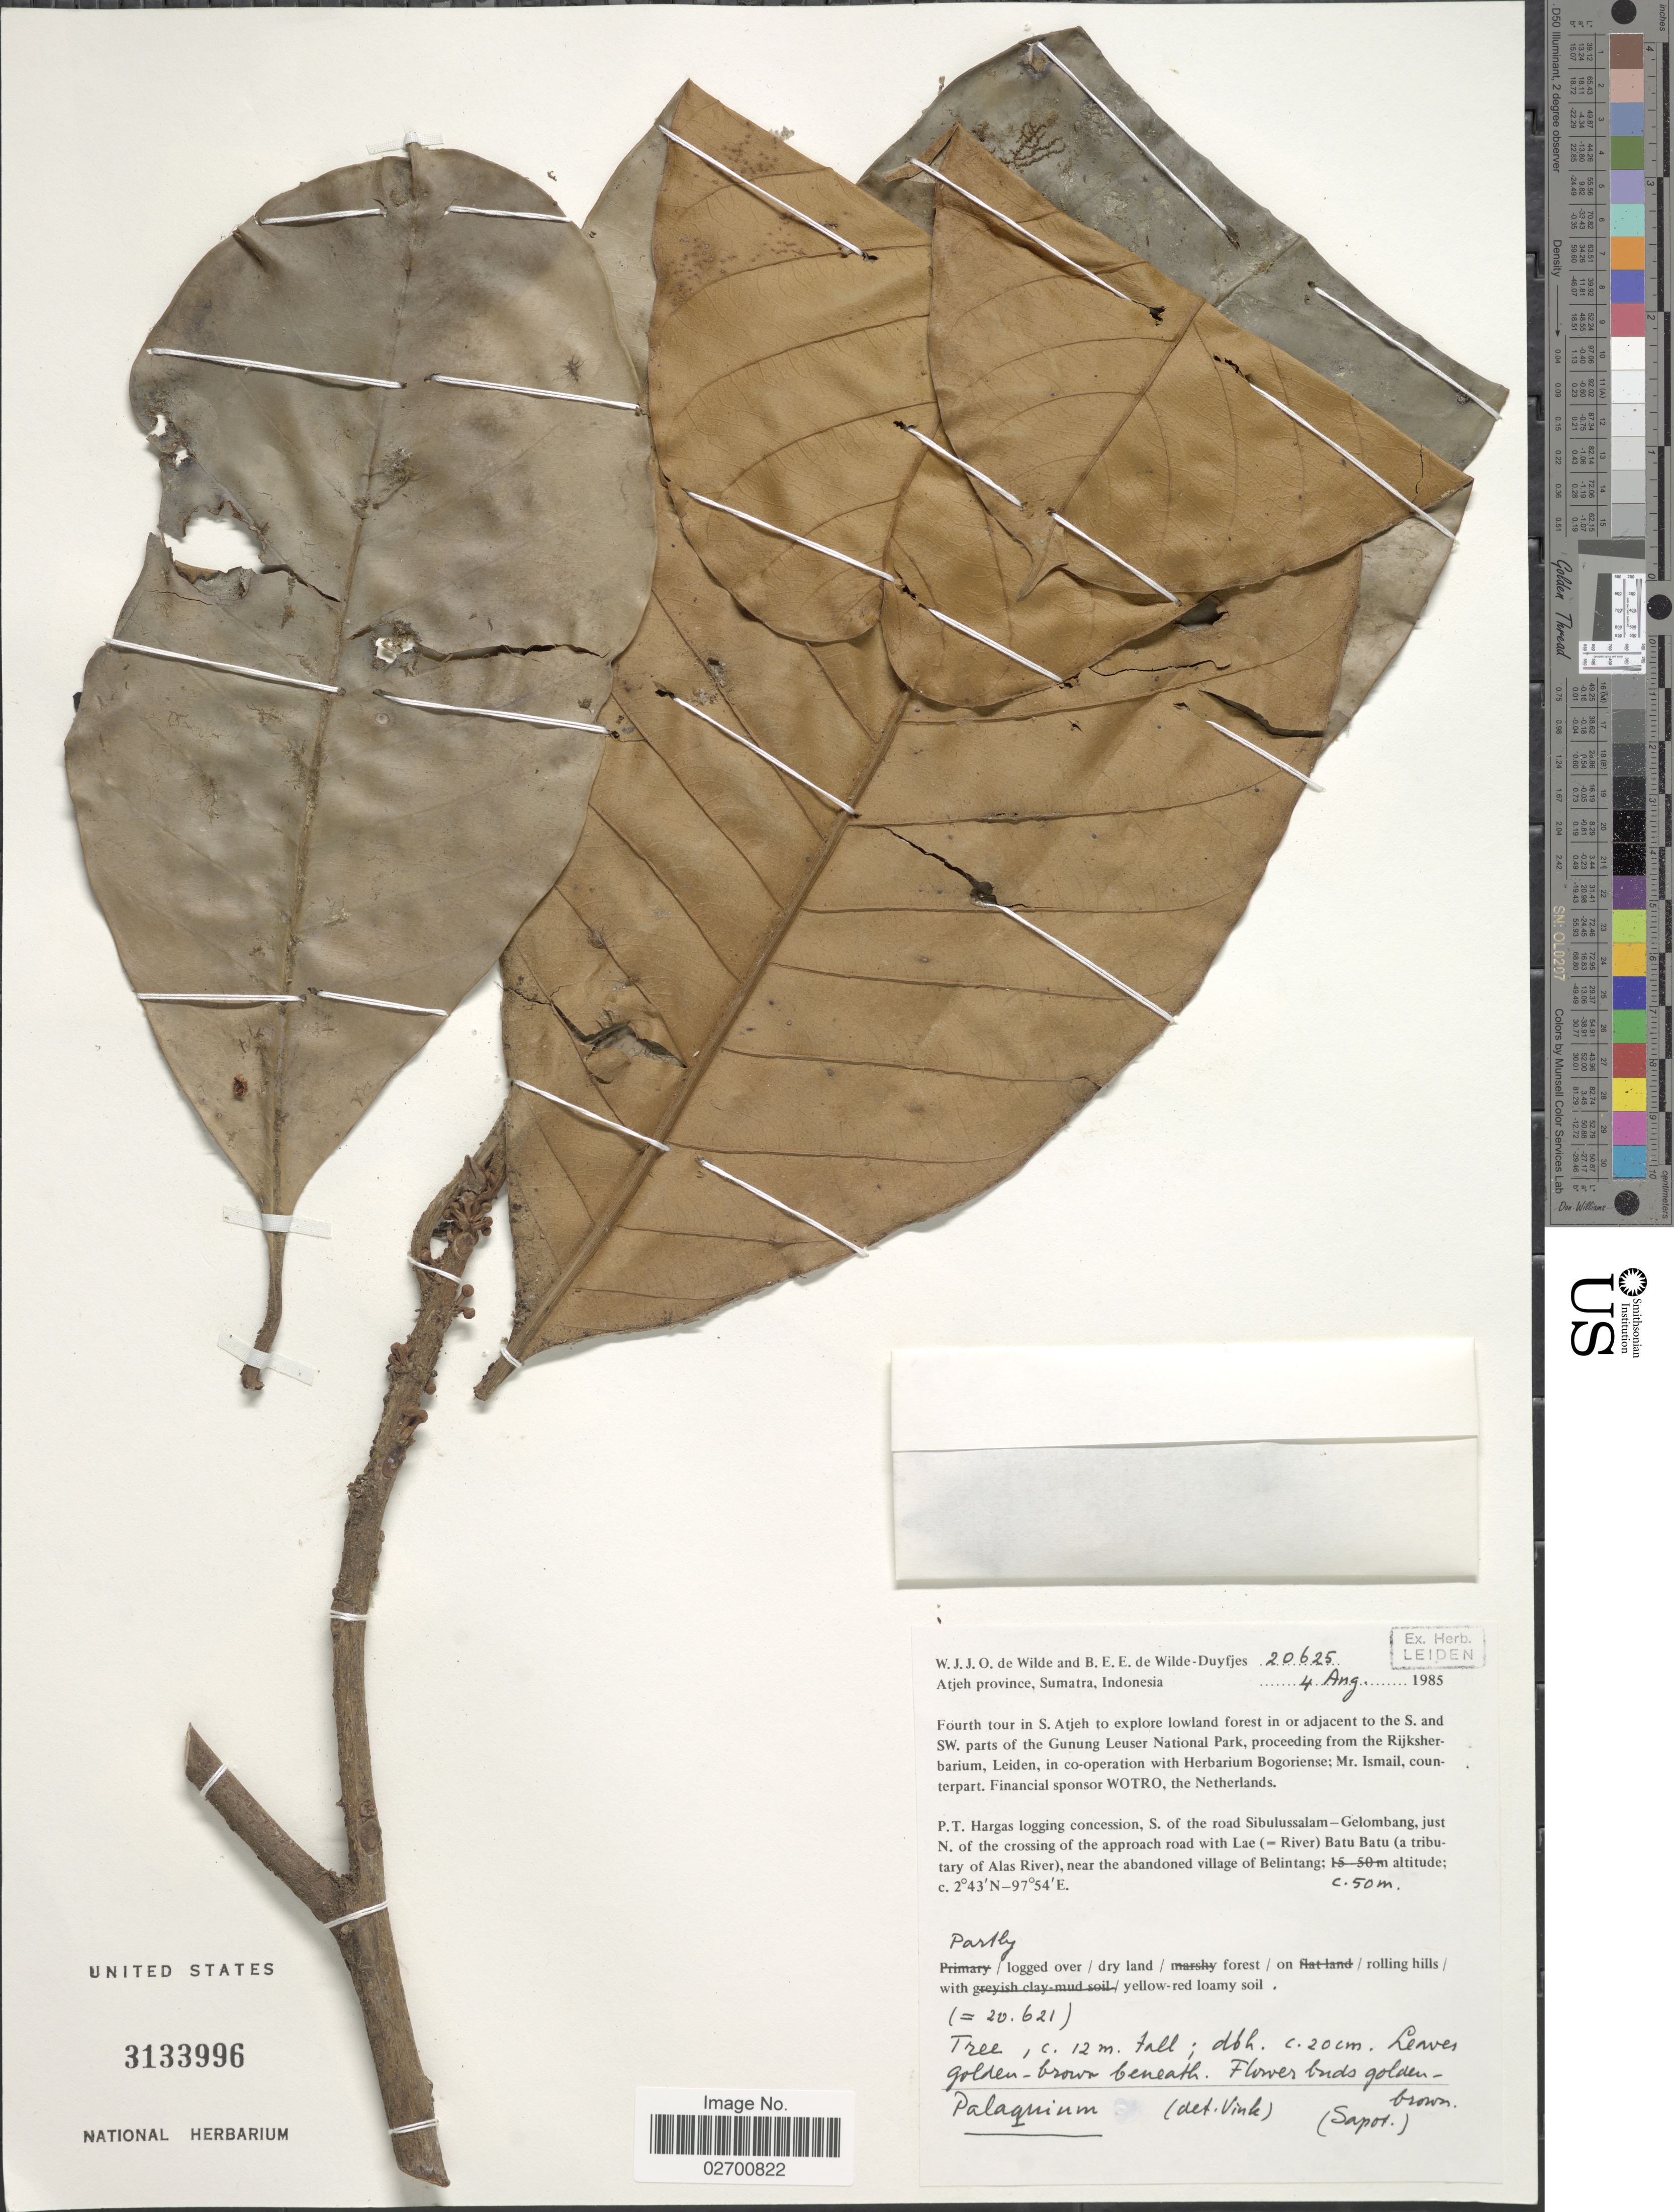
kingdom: Plantae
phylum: Tracheophyta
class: Magnoliopsida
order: Ericales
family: Sapotaceae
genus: Palaquium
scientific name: Palaquium sp.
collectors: W. J. de Wilde & B. E. de Wilde-Duyfjes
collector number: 20625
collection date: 1985-08-04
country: Indonesia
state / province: Sumatra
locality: S. Atjeh in or adjacent to the S. and SW. parts of the Gunung Leuser National Park. P. T. Hargas logging concession, S. of the road Sibulussalam-Gelombang, just N. of the crossing of the approach road with Lae (-River) Batu Batu ( a tributary of Alas River), near the abandoned village of Belintang.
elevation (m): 50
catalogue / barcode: US 3133996